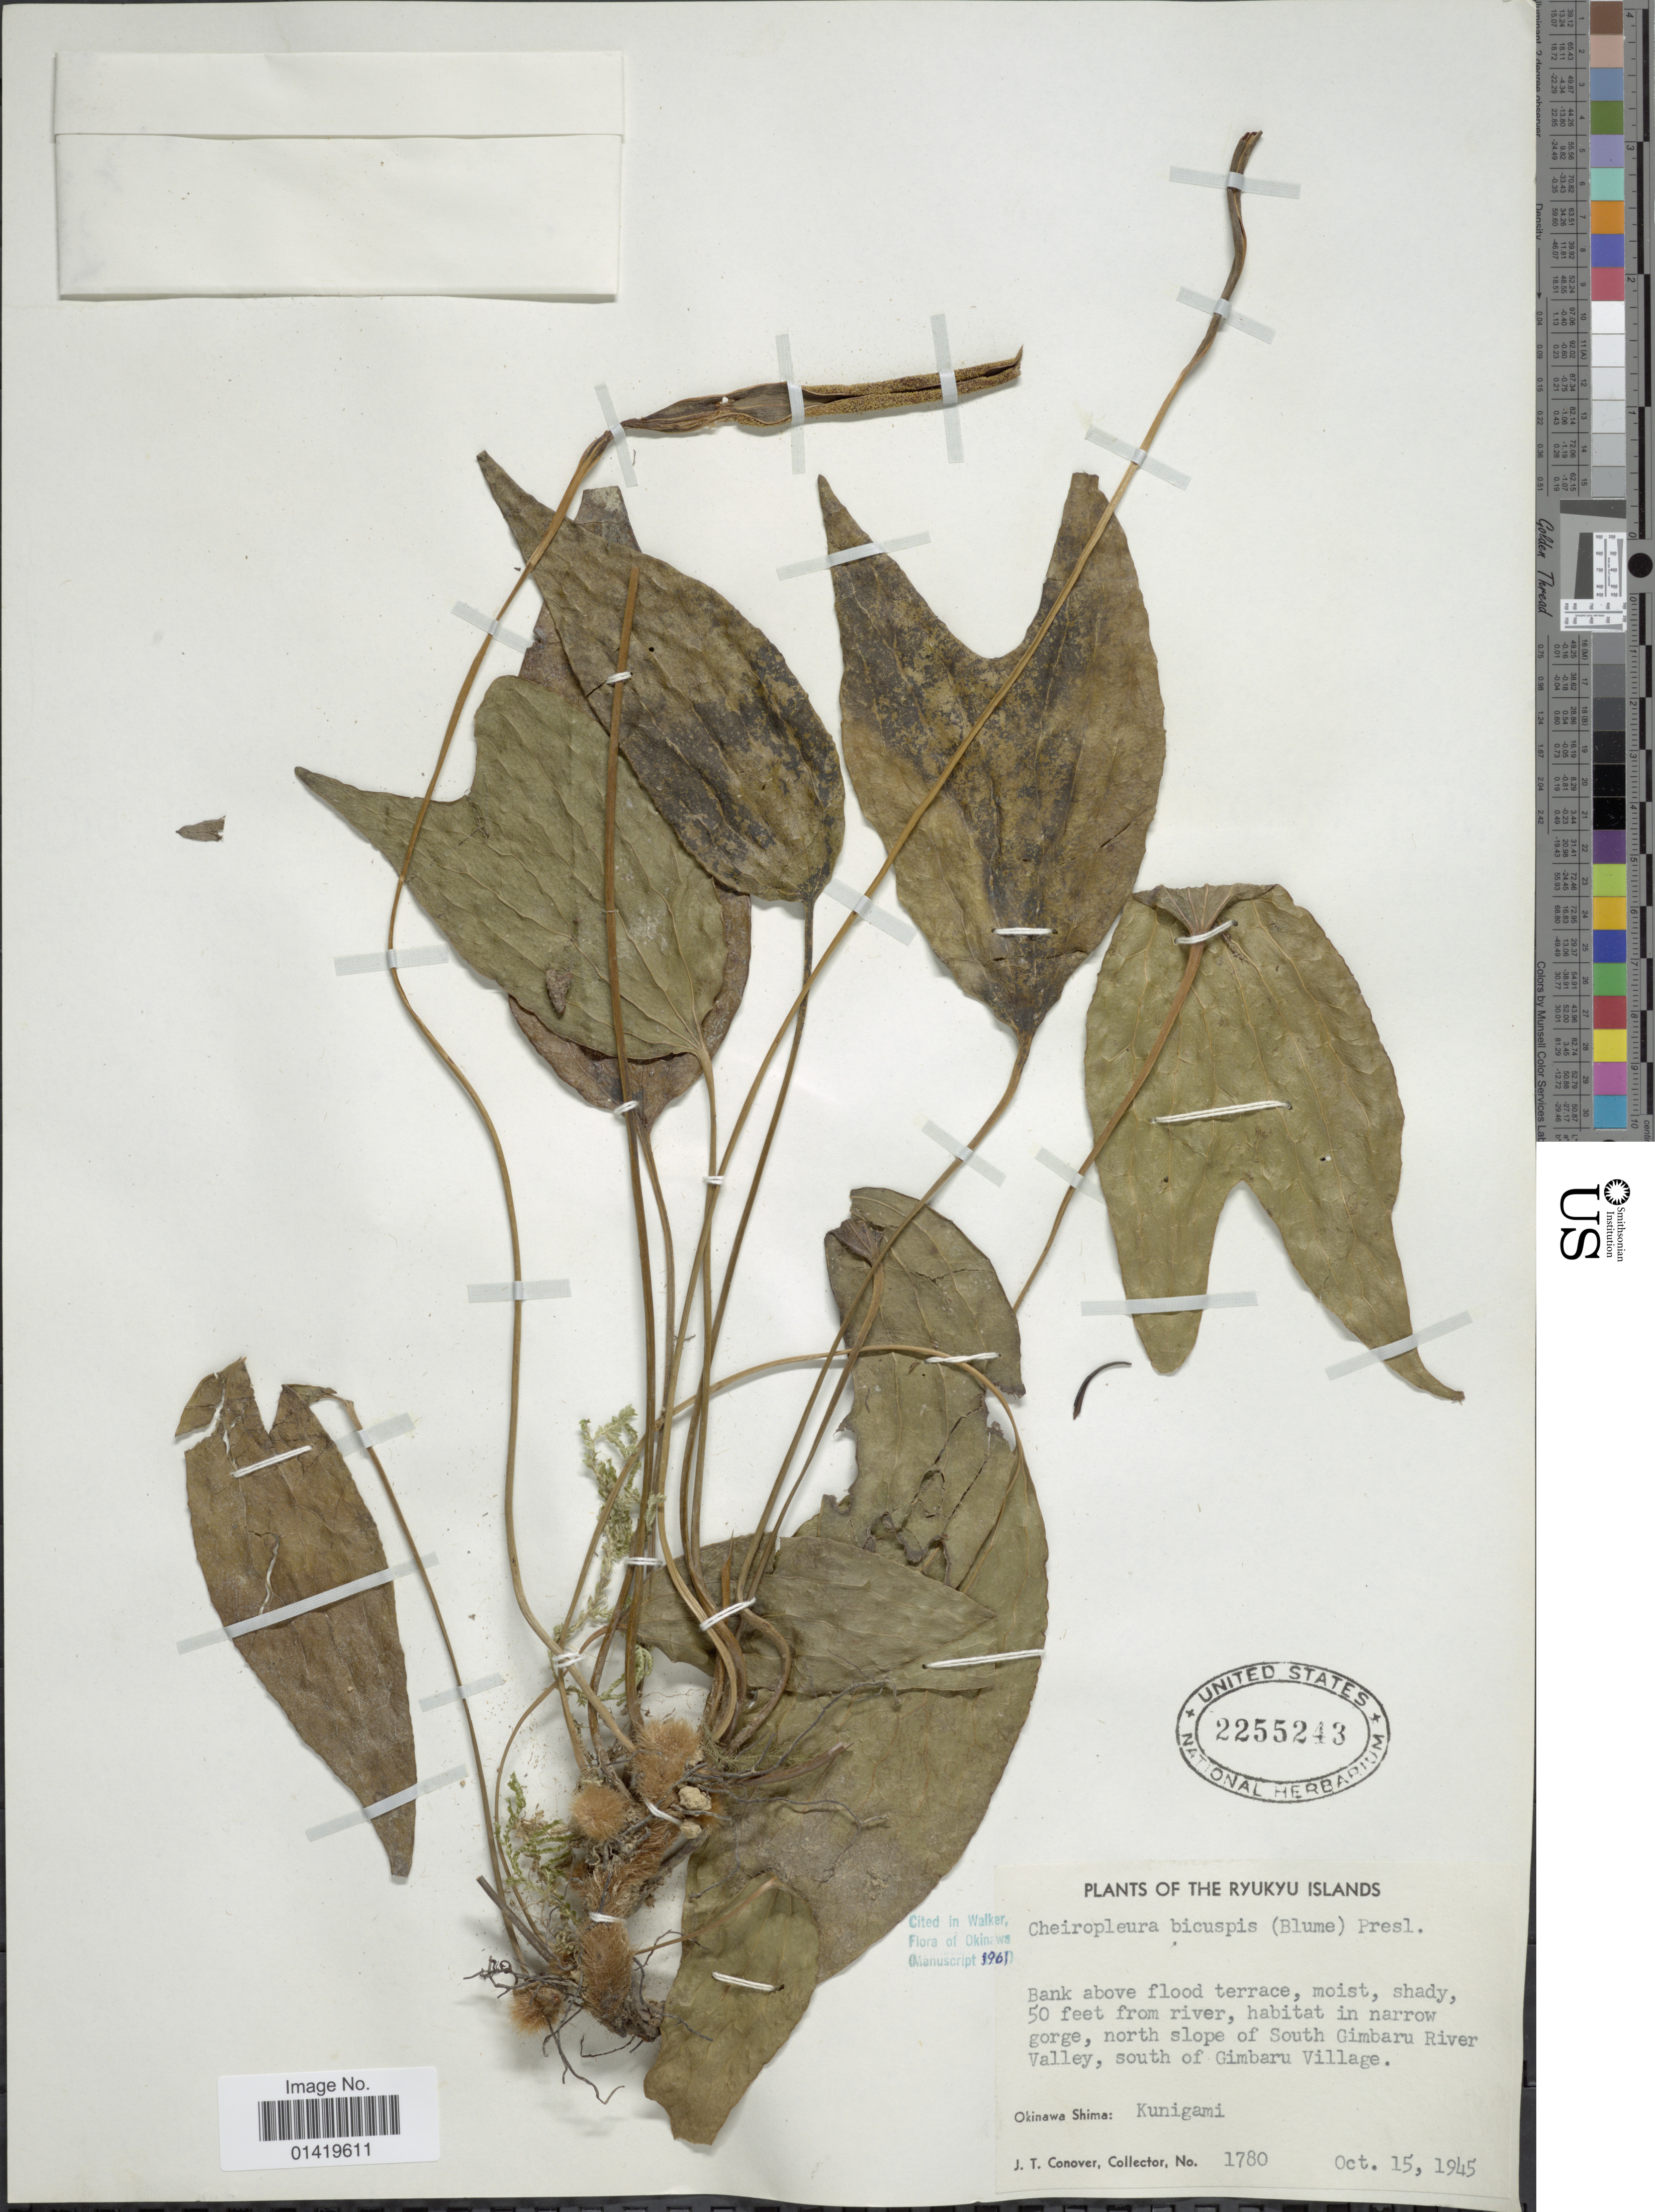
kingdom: Plantae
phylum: Tracheophyta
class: Polypodiopsida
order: Gleicheniales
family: Dipteridaceae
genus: Cheiropleuria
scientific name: Cheiropleuria bicuspis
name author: (Blume) C. Presl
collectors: J. T. Conover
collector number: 1780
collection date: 1945-10-15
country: Japan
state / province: Okinawa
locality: The Ryukyu Islands. 50 feet from river, habitat in narrow gorge, north slope of South Gimbaru River Valley, south of Gimbaru Village. Okinawa Shima: Kunigami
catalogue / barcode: US 2255243